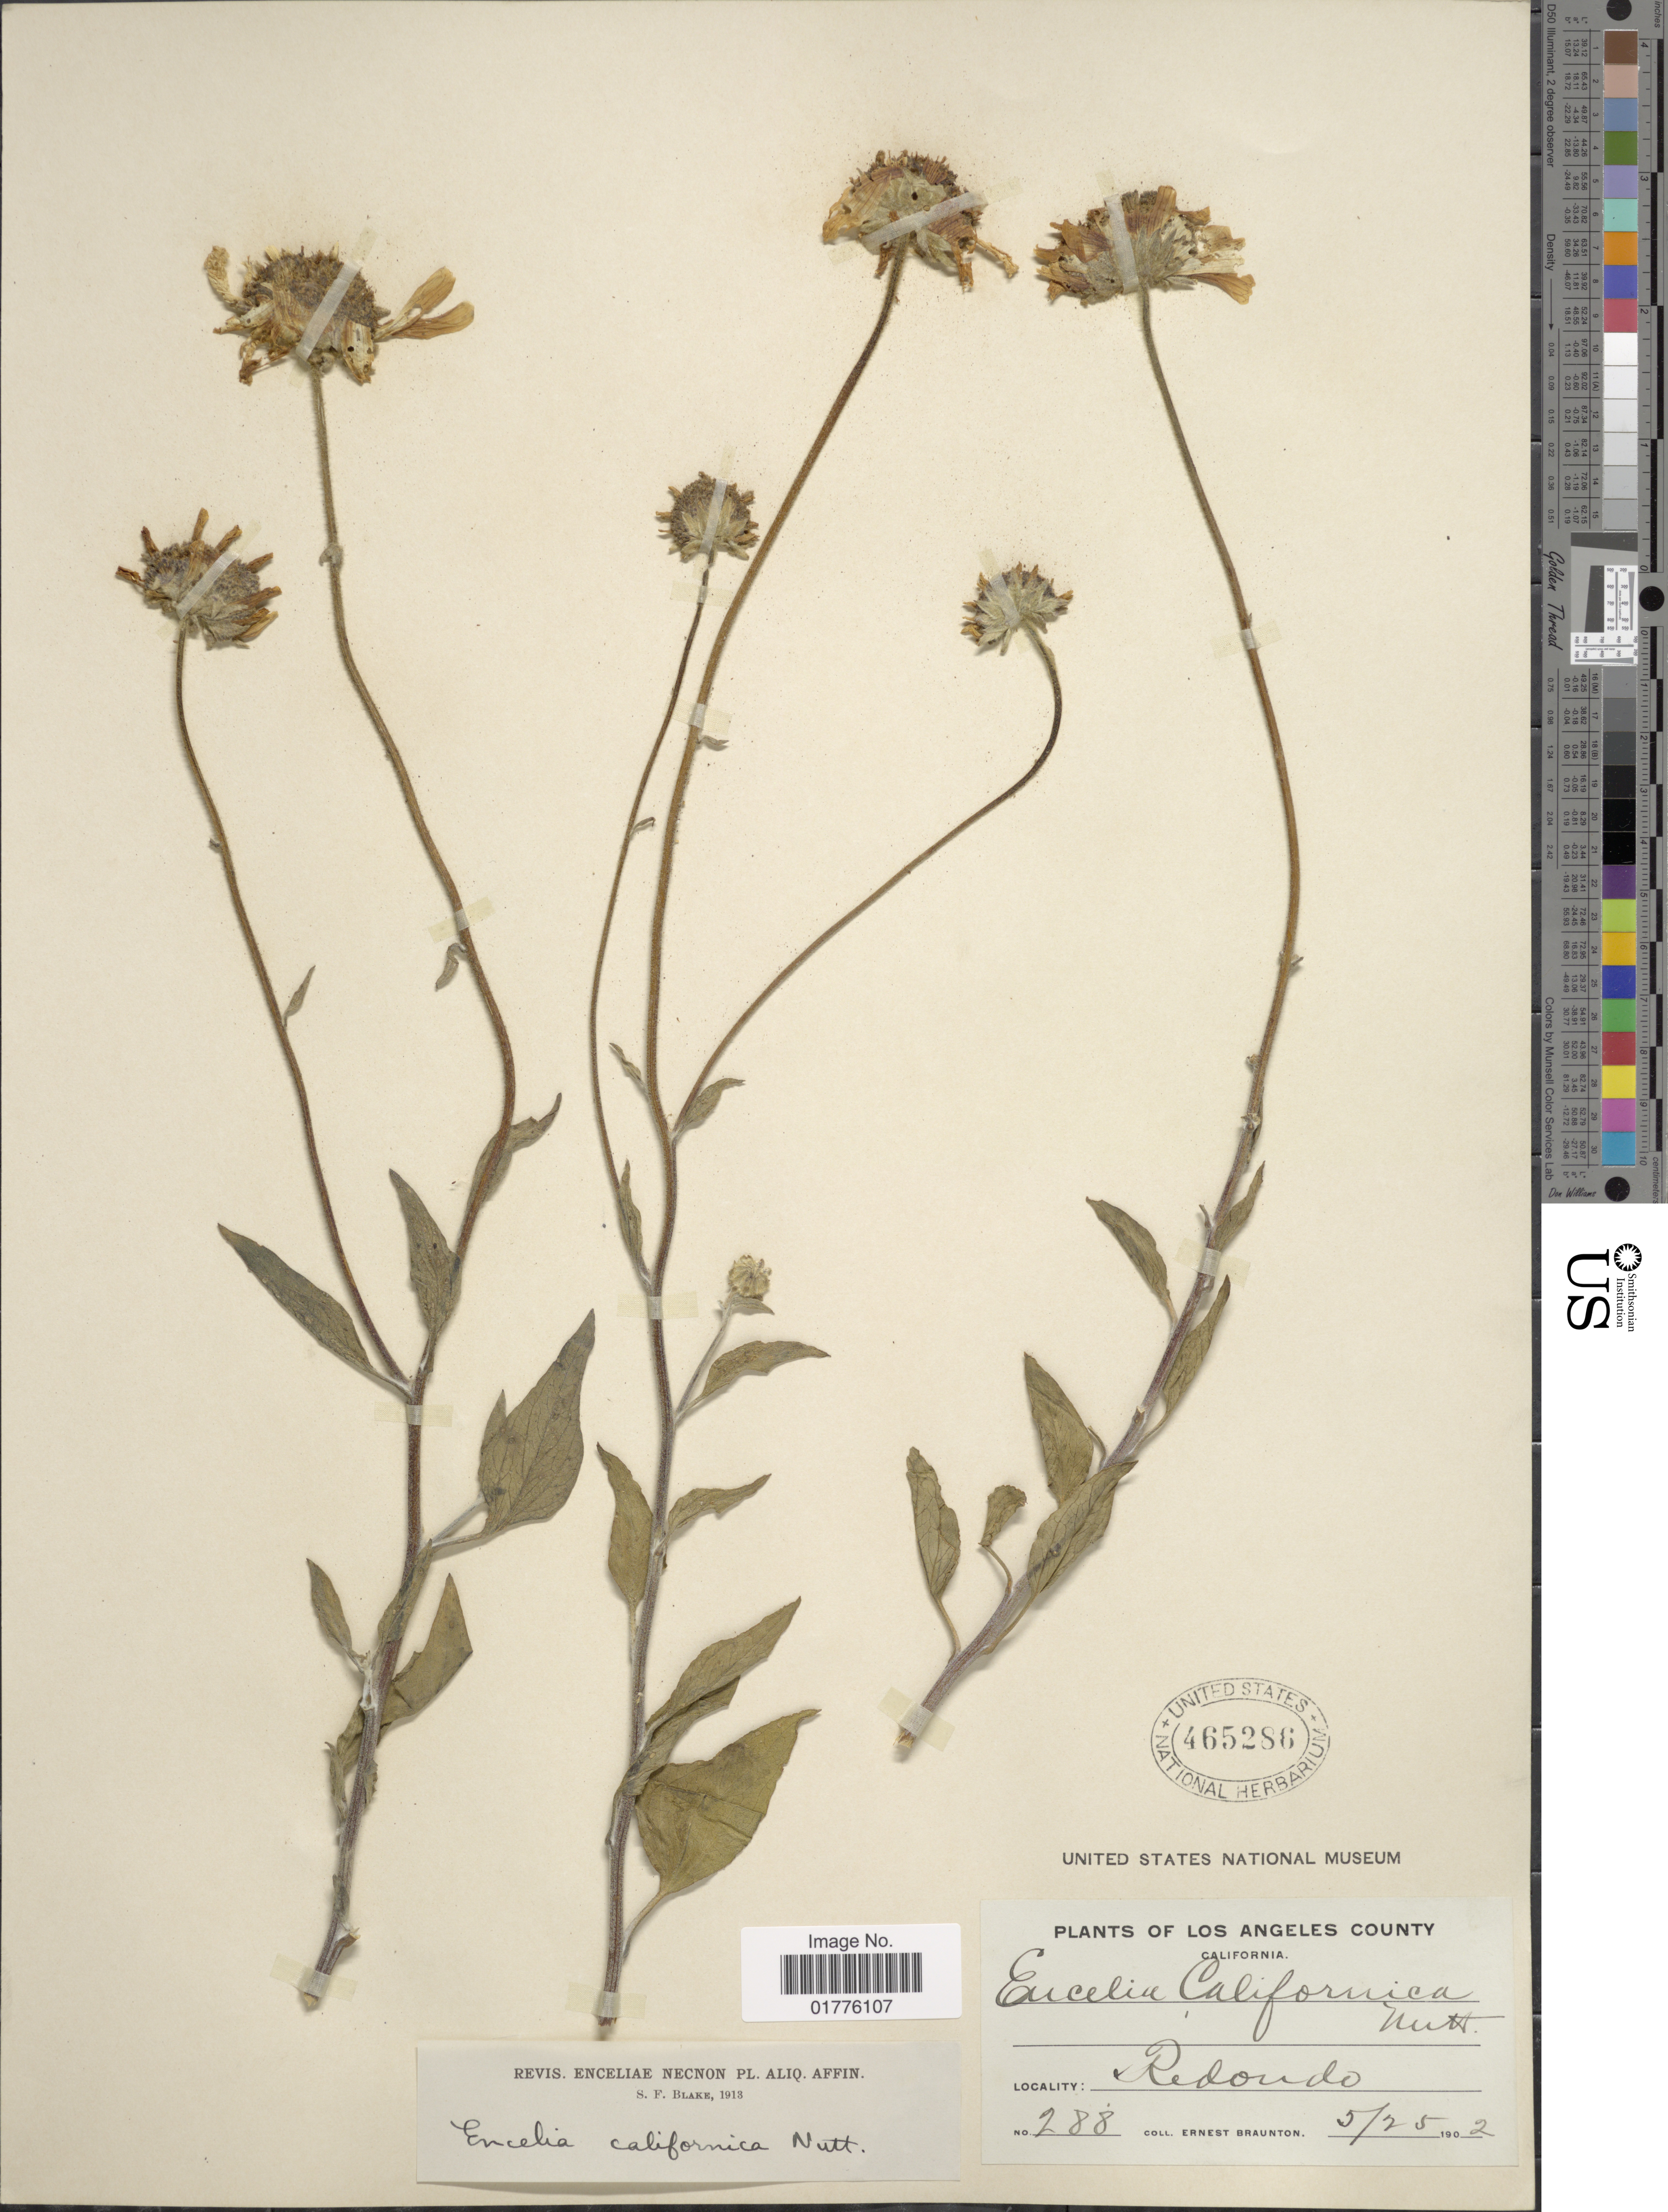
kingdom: Plantae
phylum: Tracheophyta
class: Magnoliopsida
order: Asterales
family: Asteraceae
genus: Encelia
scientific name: Encelia californica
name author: Nutt.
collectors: E. Braunton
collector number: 288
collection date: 1902-05-25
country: United States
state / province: California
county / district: Los Angeles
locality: Los Angeles County. California. Redondo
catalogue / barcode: US 465286